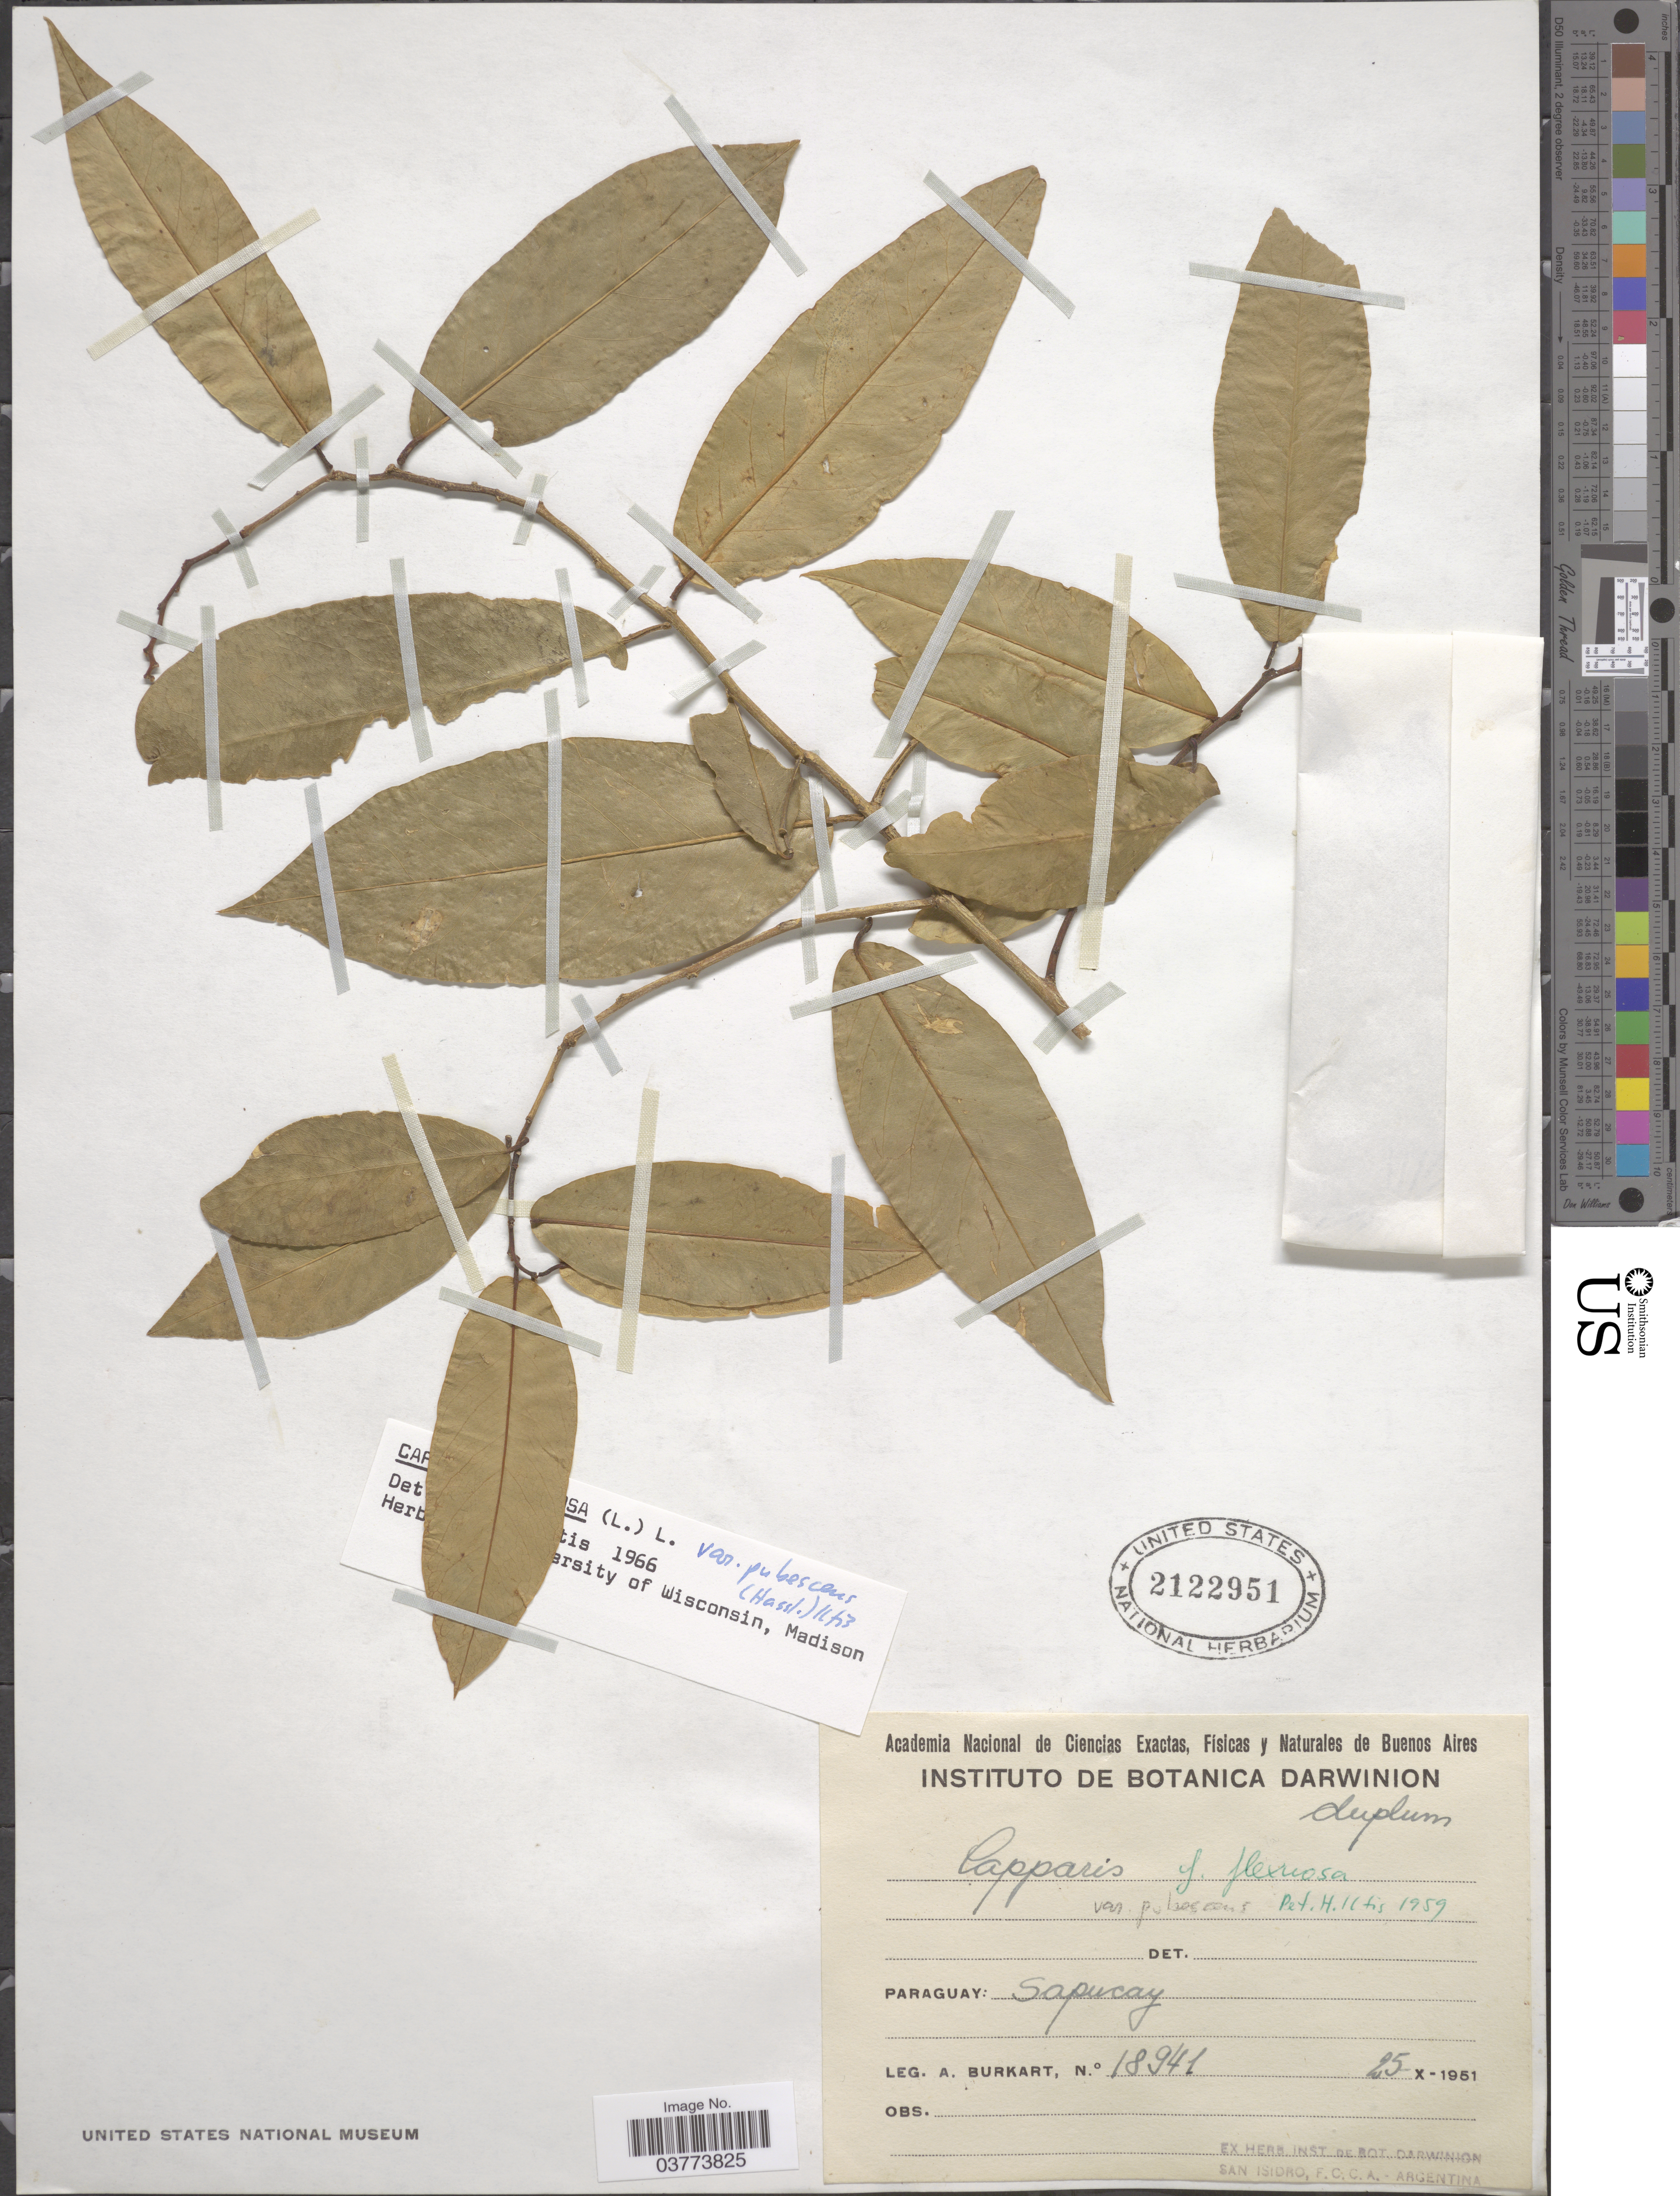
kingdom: Plantae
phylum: Tracheophyta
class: Magnoliopsida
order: Brassicales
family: Capparaceae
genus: Cynophalla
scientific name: Cynophalla flexuosa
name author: (L.) J. Presl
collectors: A. E. Burkart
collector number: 18941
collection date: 1951-10-25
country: Paraguay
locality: Sapucay.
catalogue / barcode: US 2122951